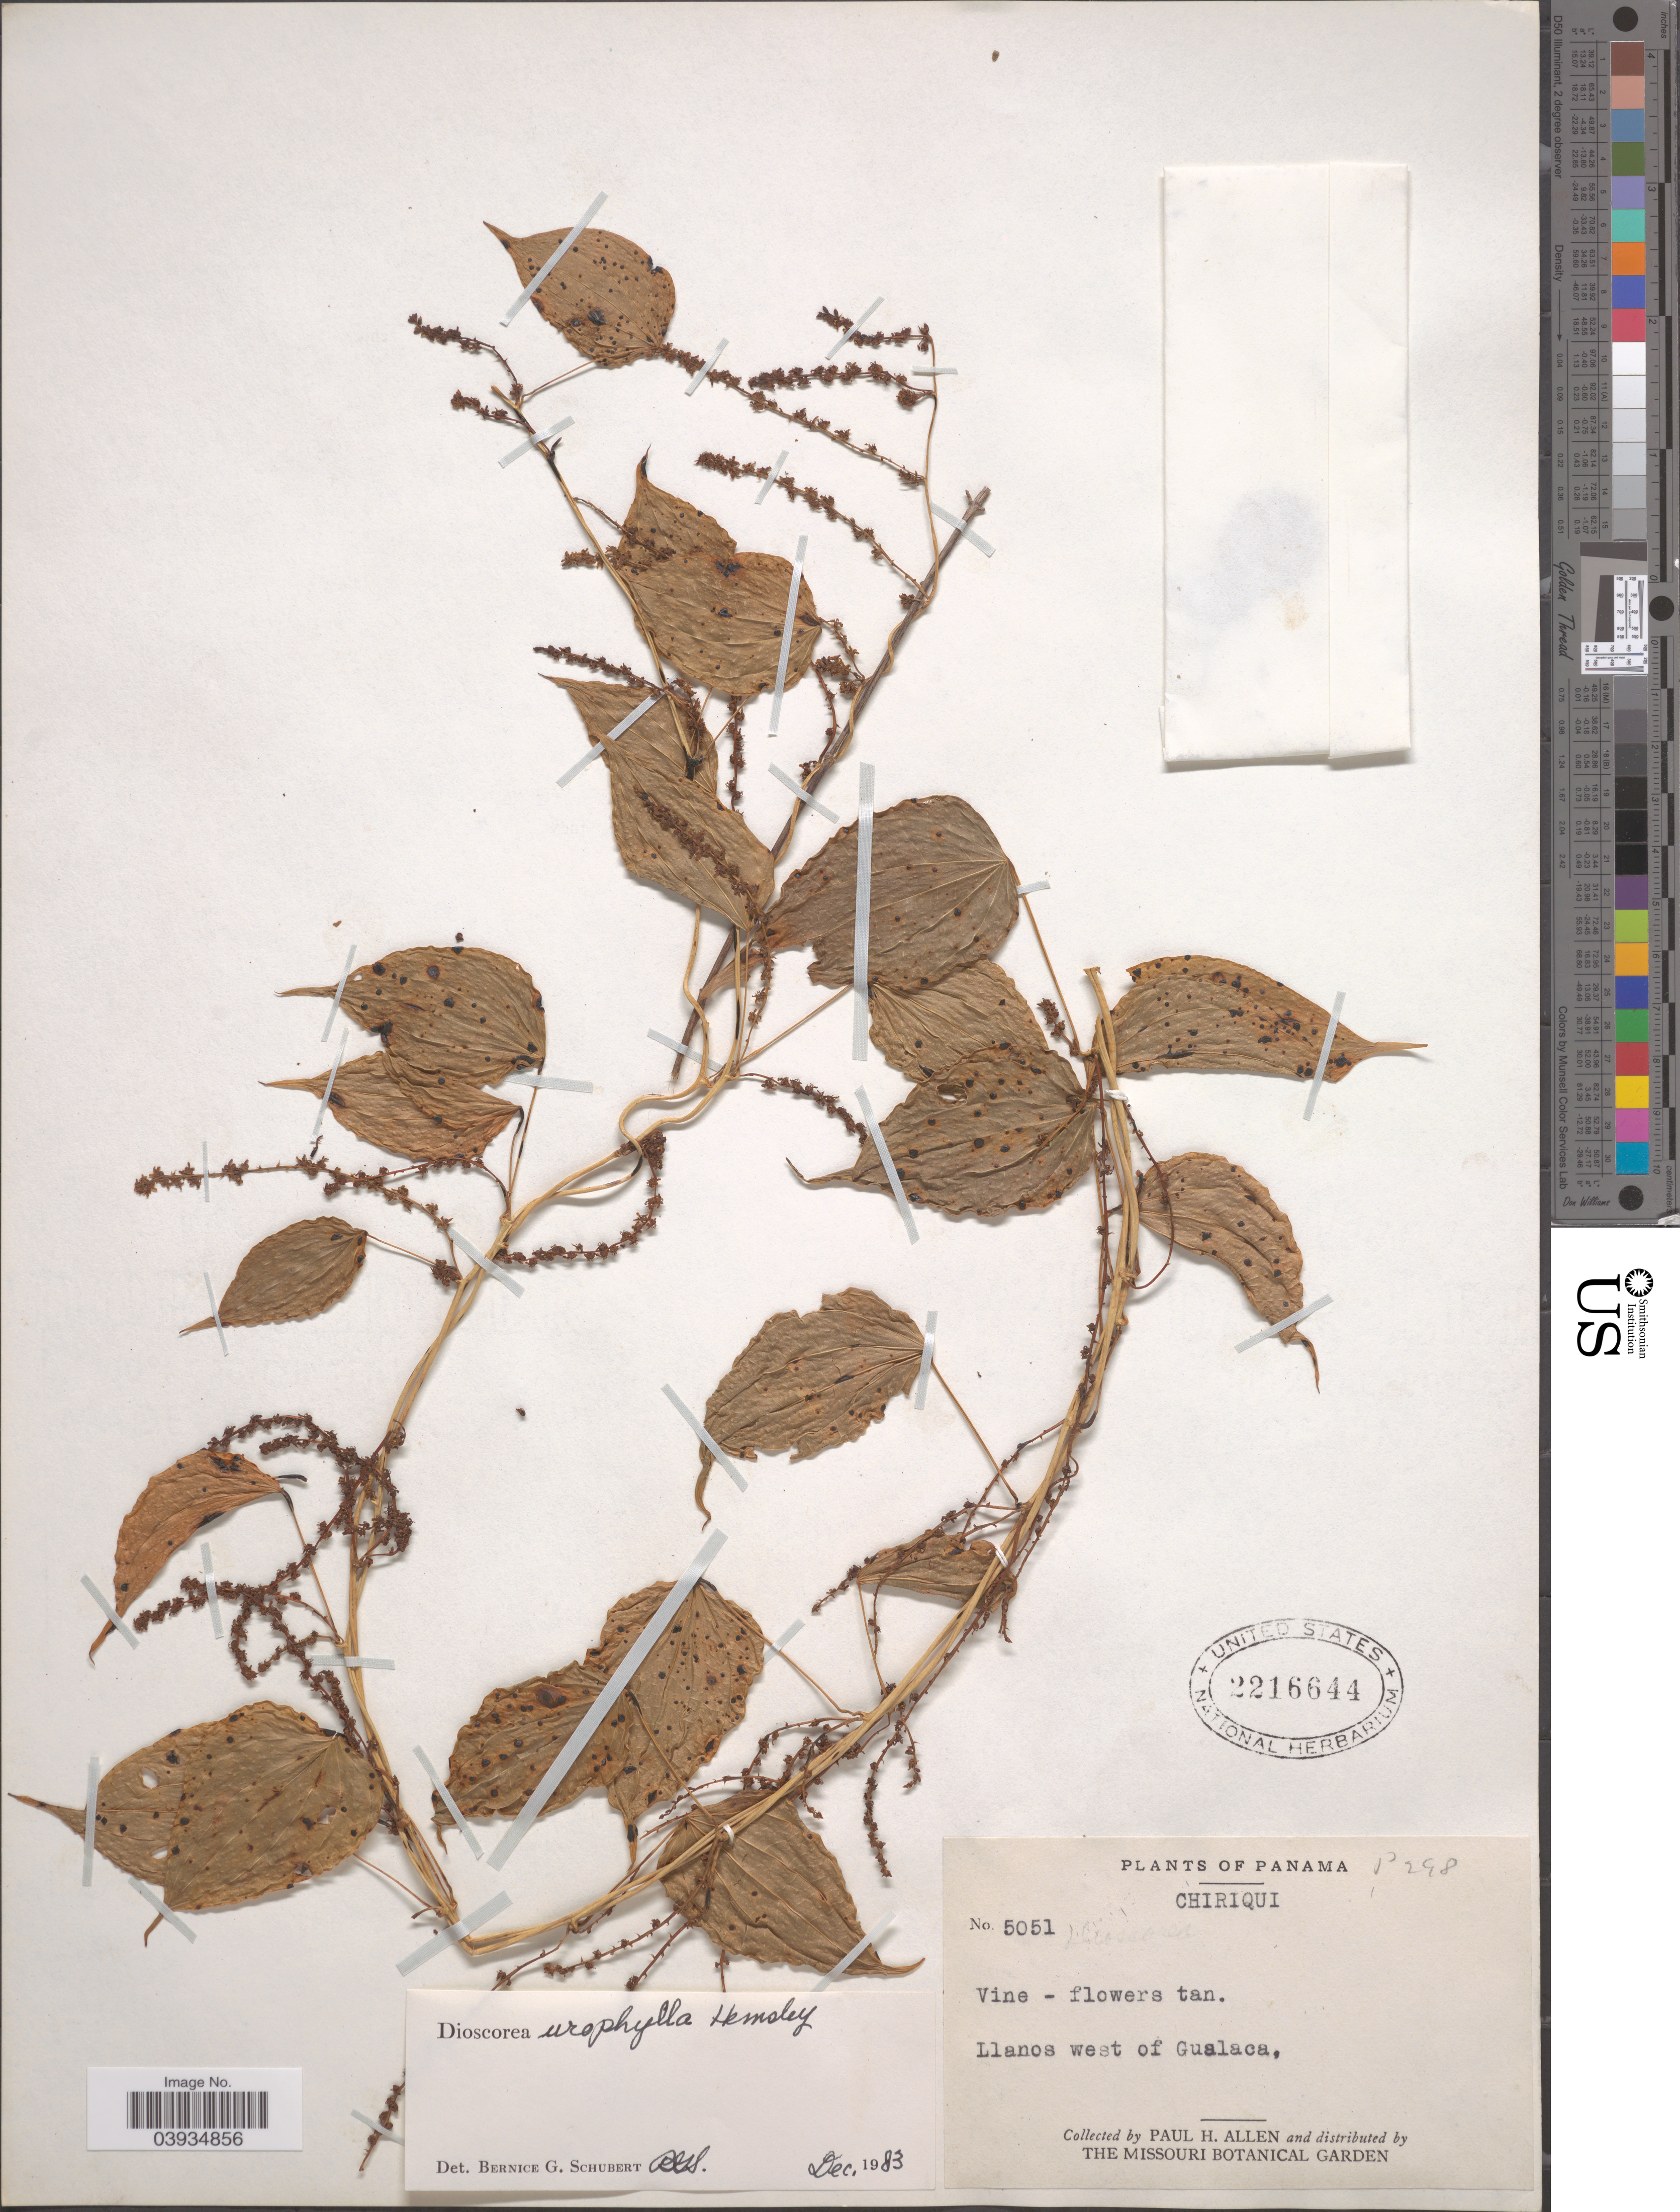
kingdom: Plantae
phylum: Tracheophyta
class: Liliopsida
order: Dioscoreales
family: Dioscoreaceae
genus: Dioscorea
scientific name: Dioscorea urophylla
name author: Hemsl.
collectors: P. H. Allen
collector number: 5051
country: Panama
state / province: Chiriqui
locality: Llanos west of Gualaca.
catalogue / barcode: US 2216644